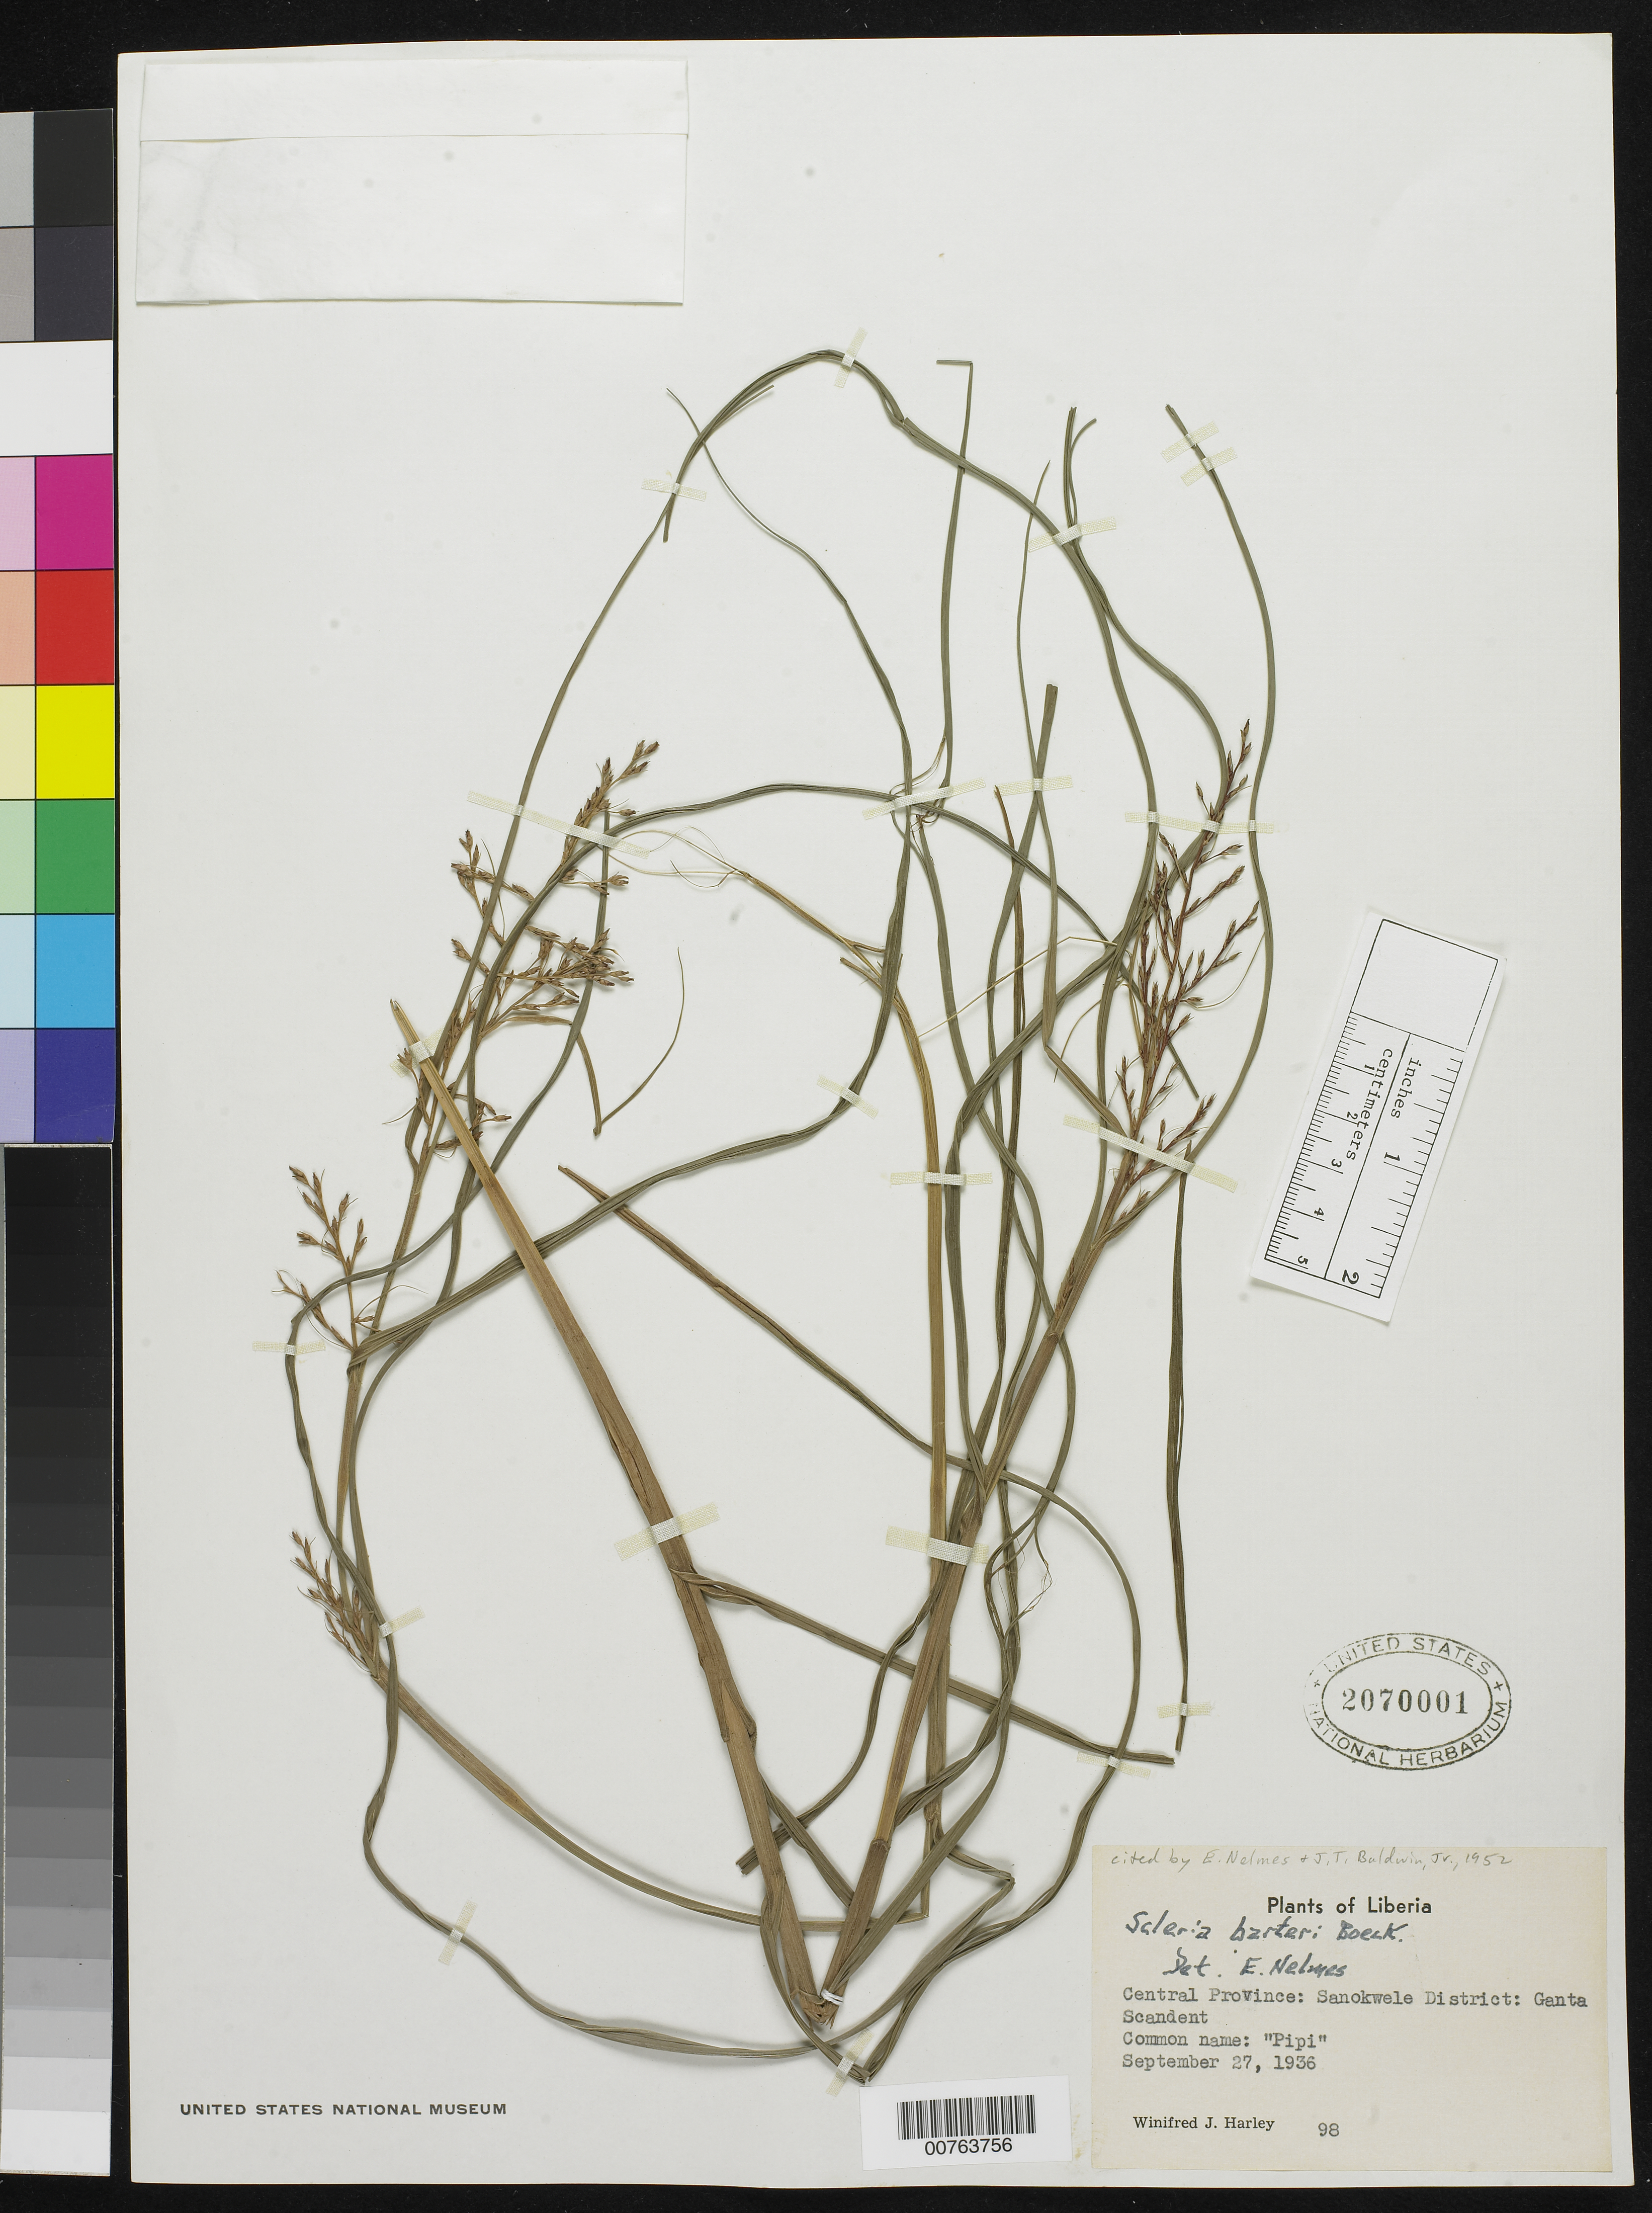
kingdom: Plantae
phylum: Tracheophyta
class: Liliopsida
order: Poales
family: Cyperaceae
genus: Scleria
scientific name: Scleria sp.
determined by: Strong, Mark T., (BOT), Smithsonian Institution - National Museum of Natural History (UNITED STATES)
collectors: W. Harley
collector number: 98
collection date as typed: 27 Sep 1936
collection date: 1936-09-27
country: Liberia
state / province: Nimba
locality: Central Province: Sanokwele District, Ganta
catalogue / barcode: US 2070001